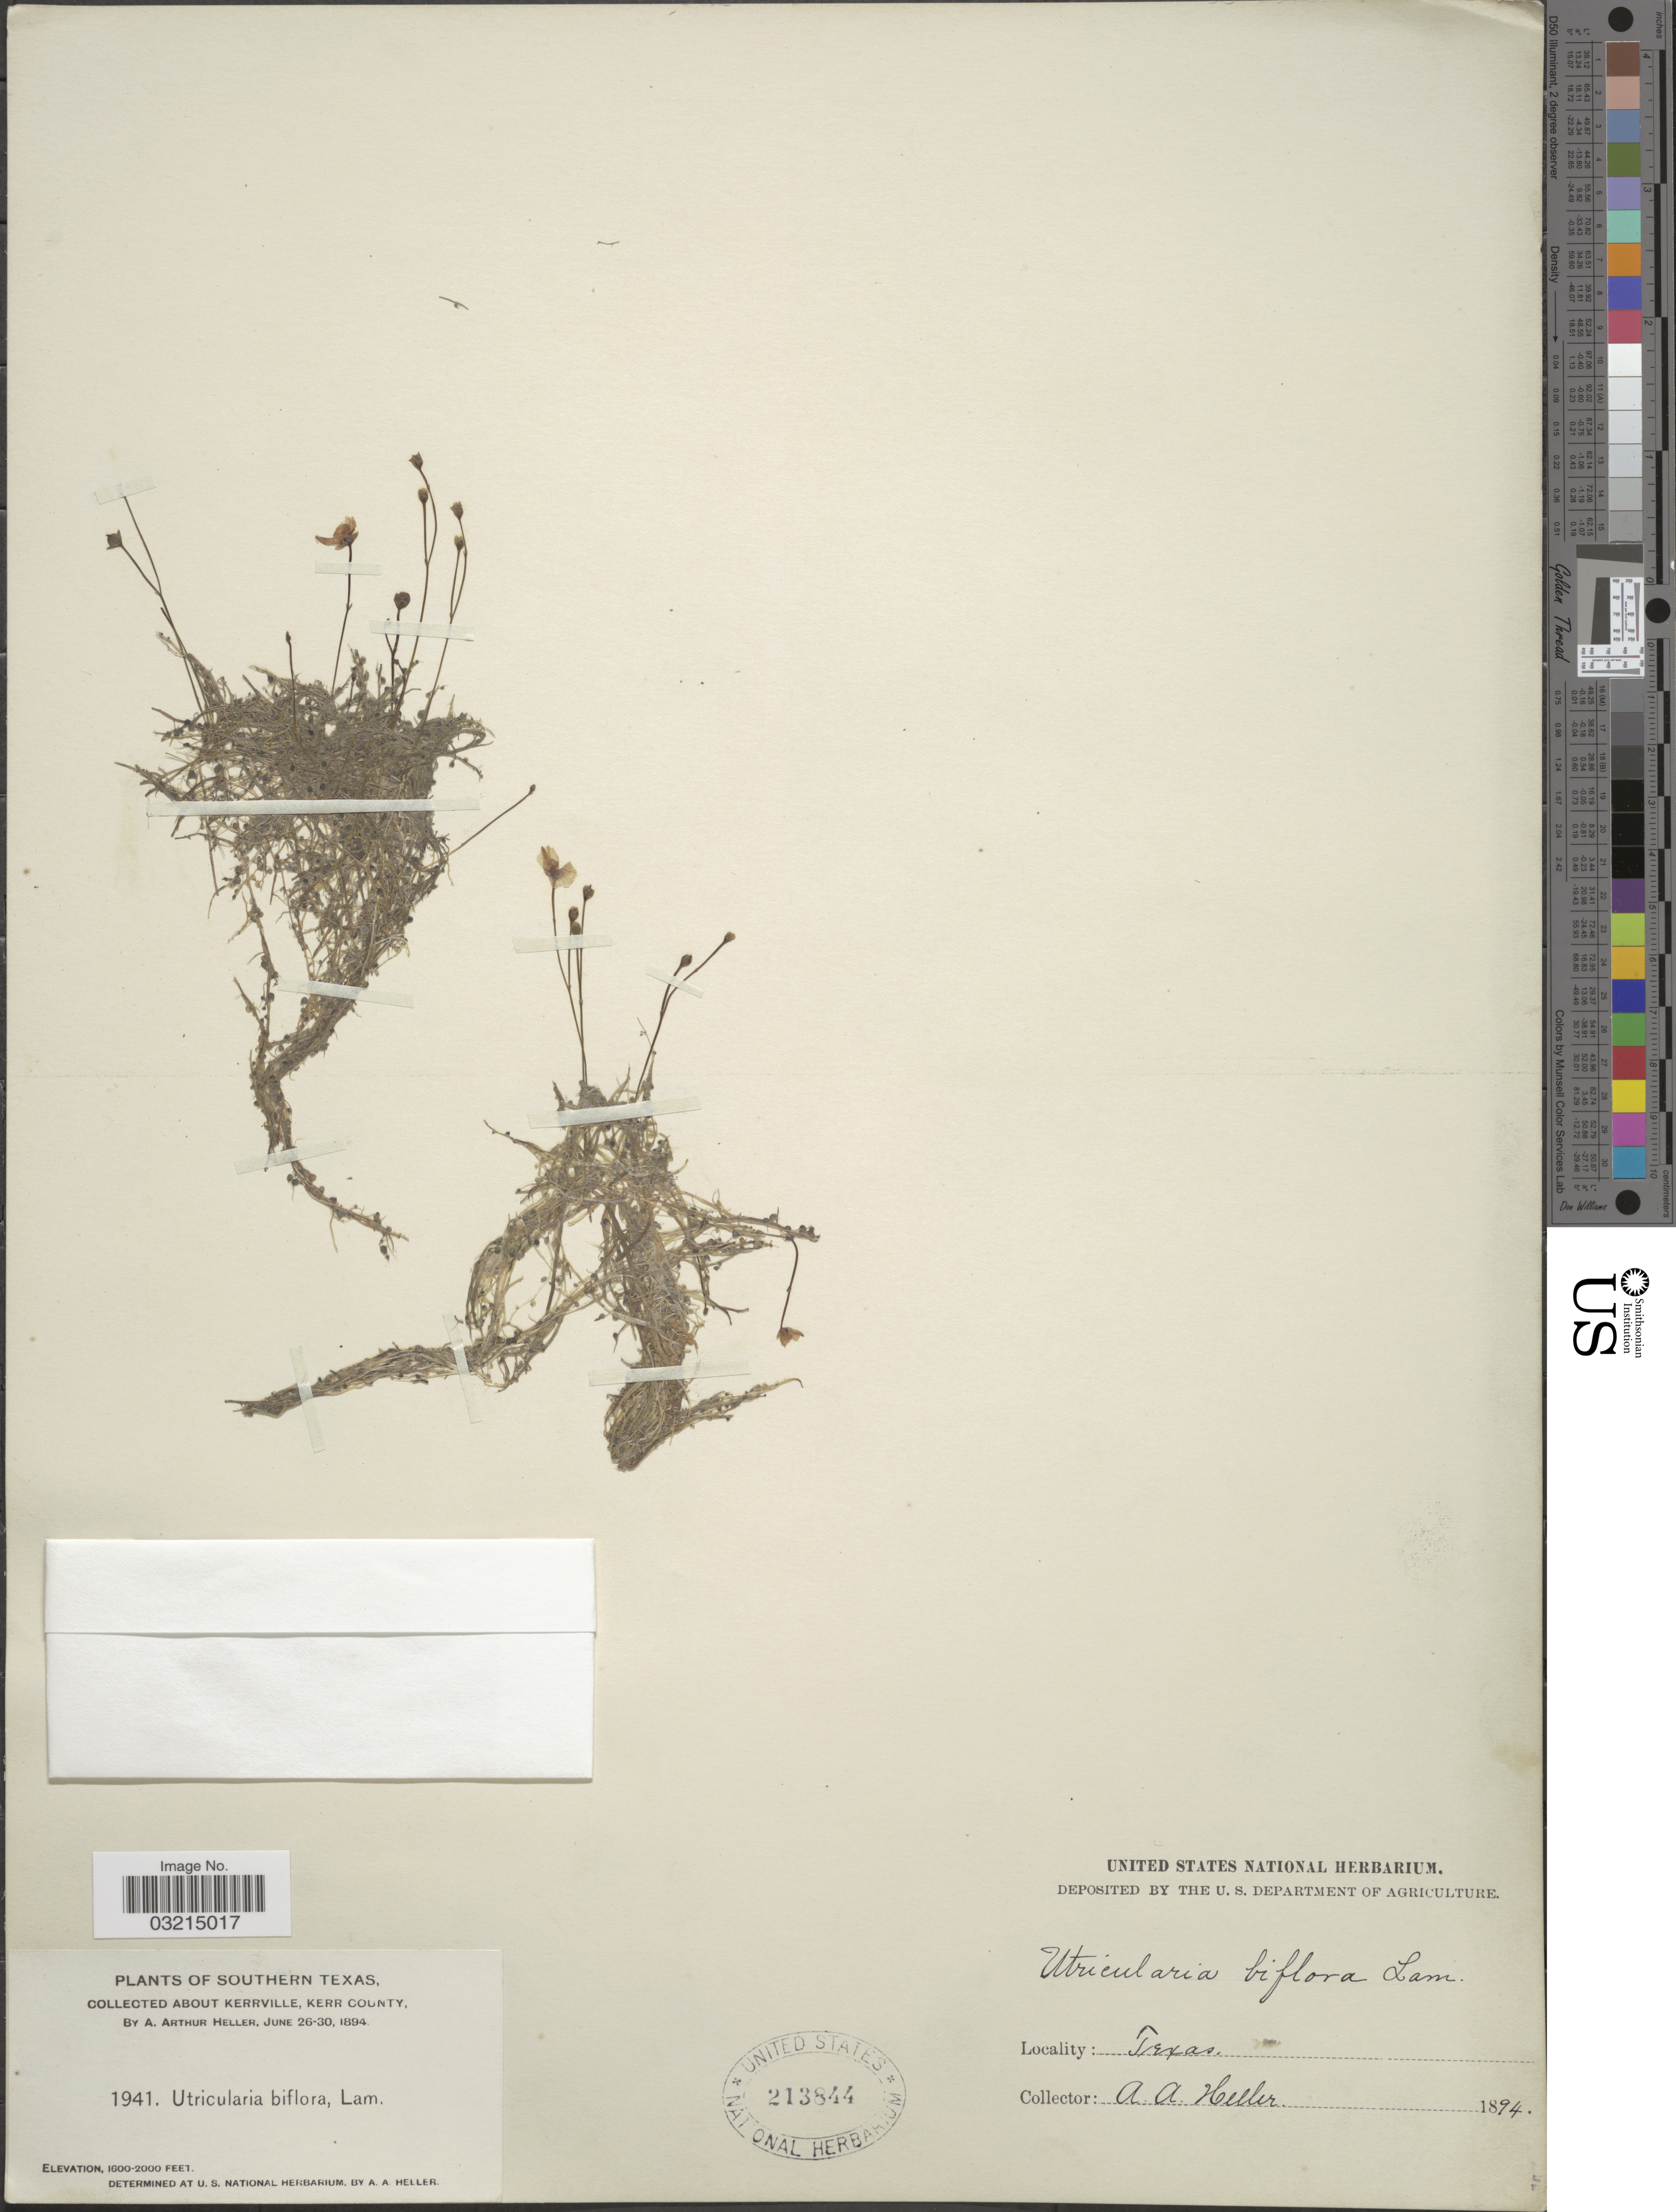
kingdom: Plantae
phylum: Tracheophyta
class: Magnoliopsida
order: Lamiales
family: Lentibulariaceae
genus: Utricularia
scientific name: Utricularia biflora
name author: Lam.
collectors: A. A. Heller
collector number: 1941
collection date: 1894-06-26/1894-06-30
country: United States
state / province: Texas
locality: Southern Texas. Kerrville, Kerr County.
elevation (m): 488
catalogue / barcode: US 213844